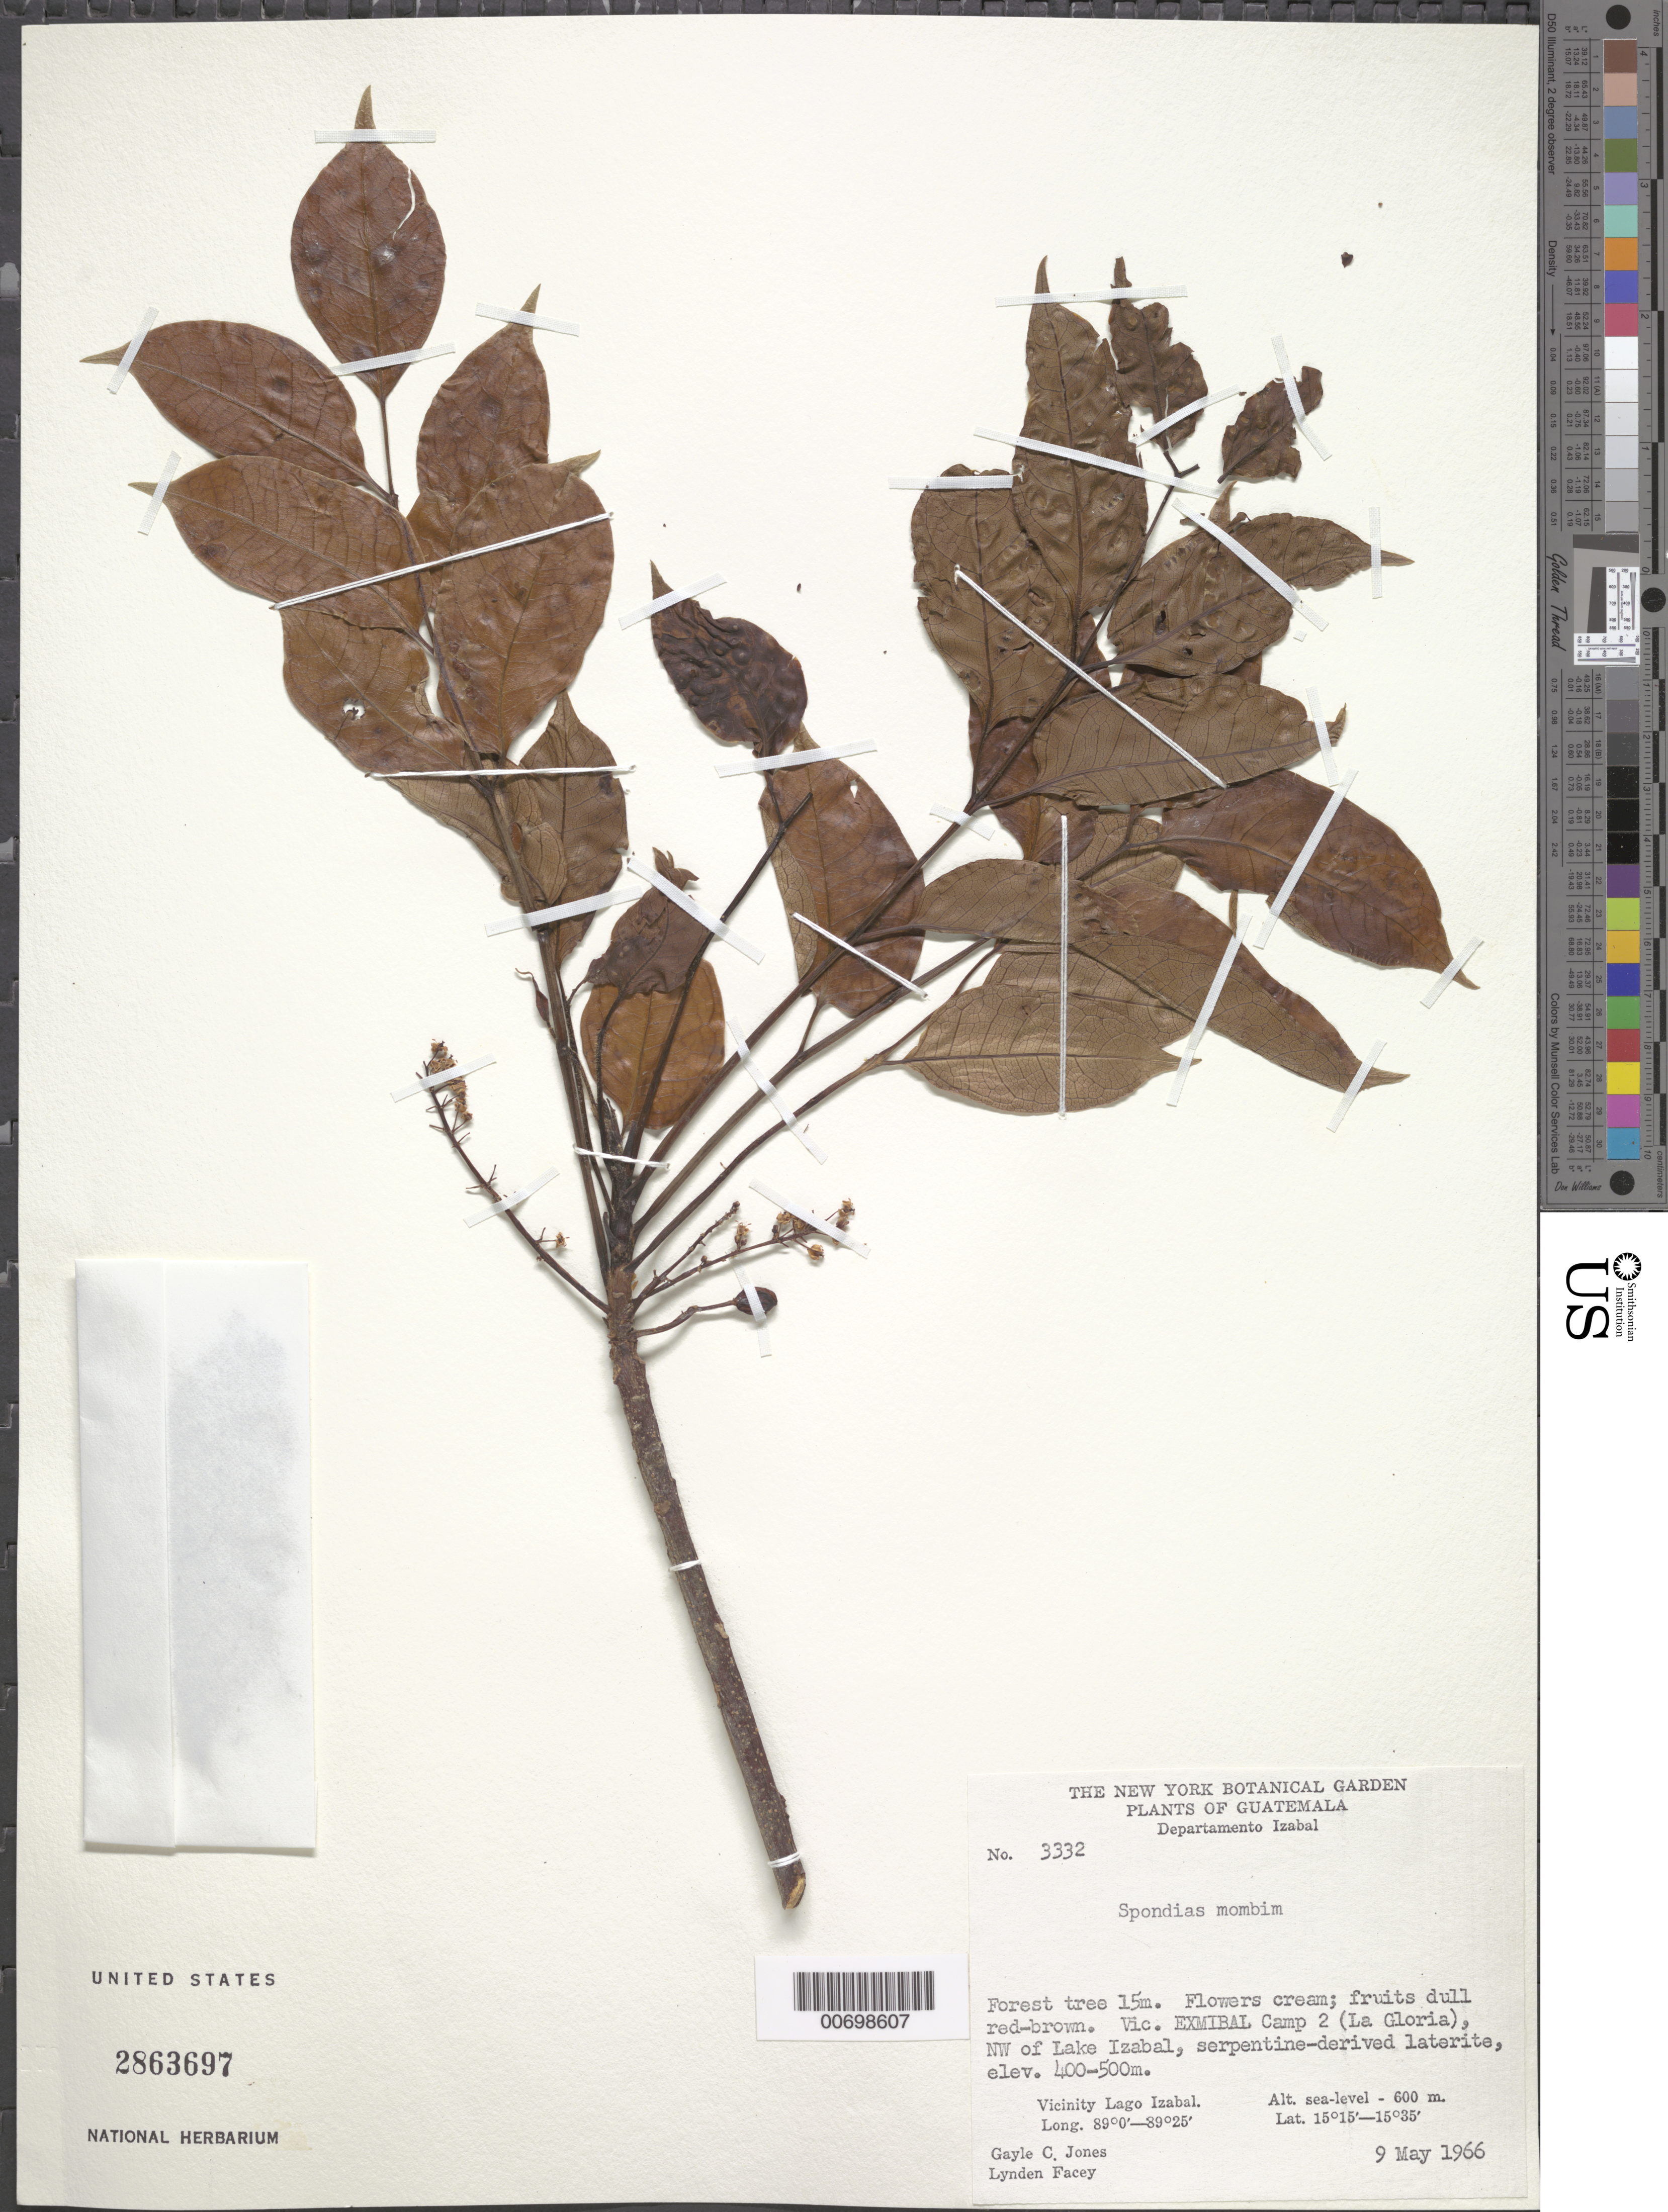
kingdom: Plantae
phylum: Tracheophyta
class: Magnoliopsida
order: Sapindales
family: Burseraceae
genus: Bursera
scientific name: Bursera sp.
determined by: Mitchell, John D.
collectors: G. C. Jones & L. Facey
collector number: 3332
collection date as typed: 05 Sep 1966 or 09 May 1966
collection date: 1966-05-09 or 1966-09-05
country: Guatemala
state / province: Izabal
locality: Vicinity EXMIBAL camp 2 (La Gloria), NW of Lake Izabal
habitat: serpentine-derived laterite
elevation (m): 400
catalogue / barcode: US 2863697